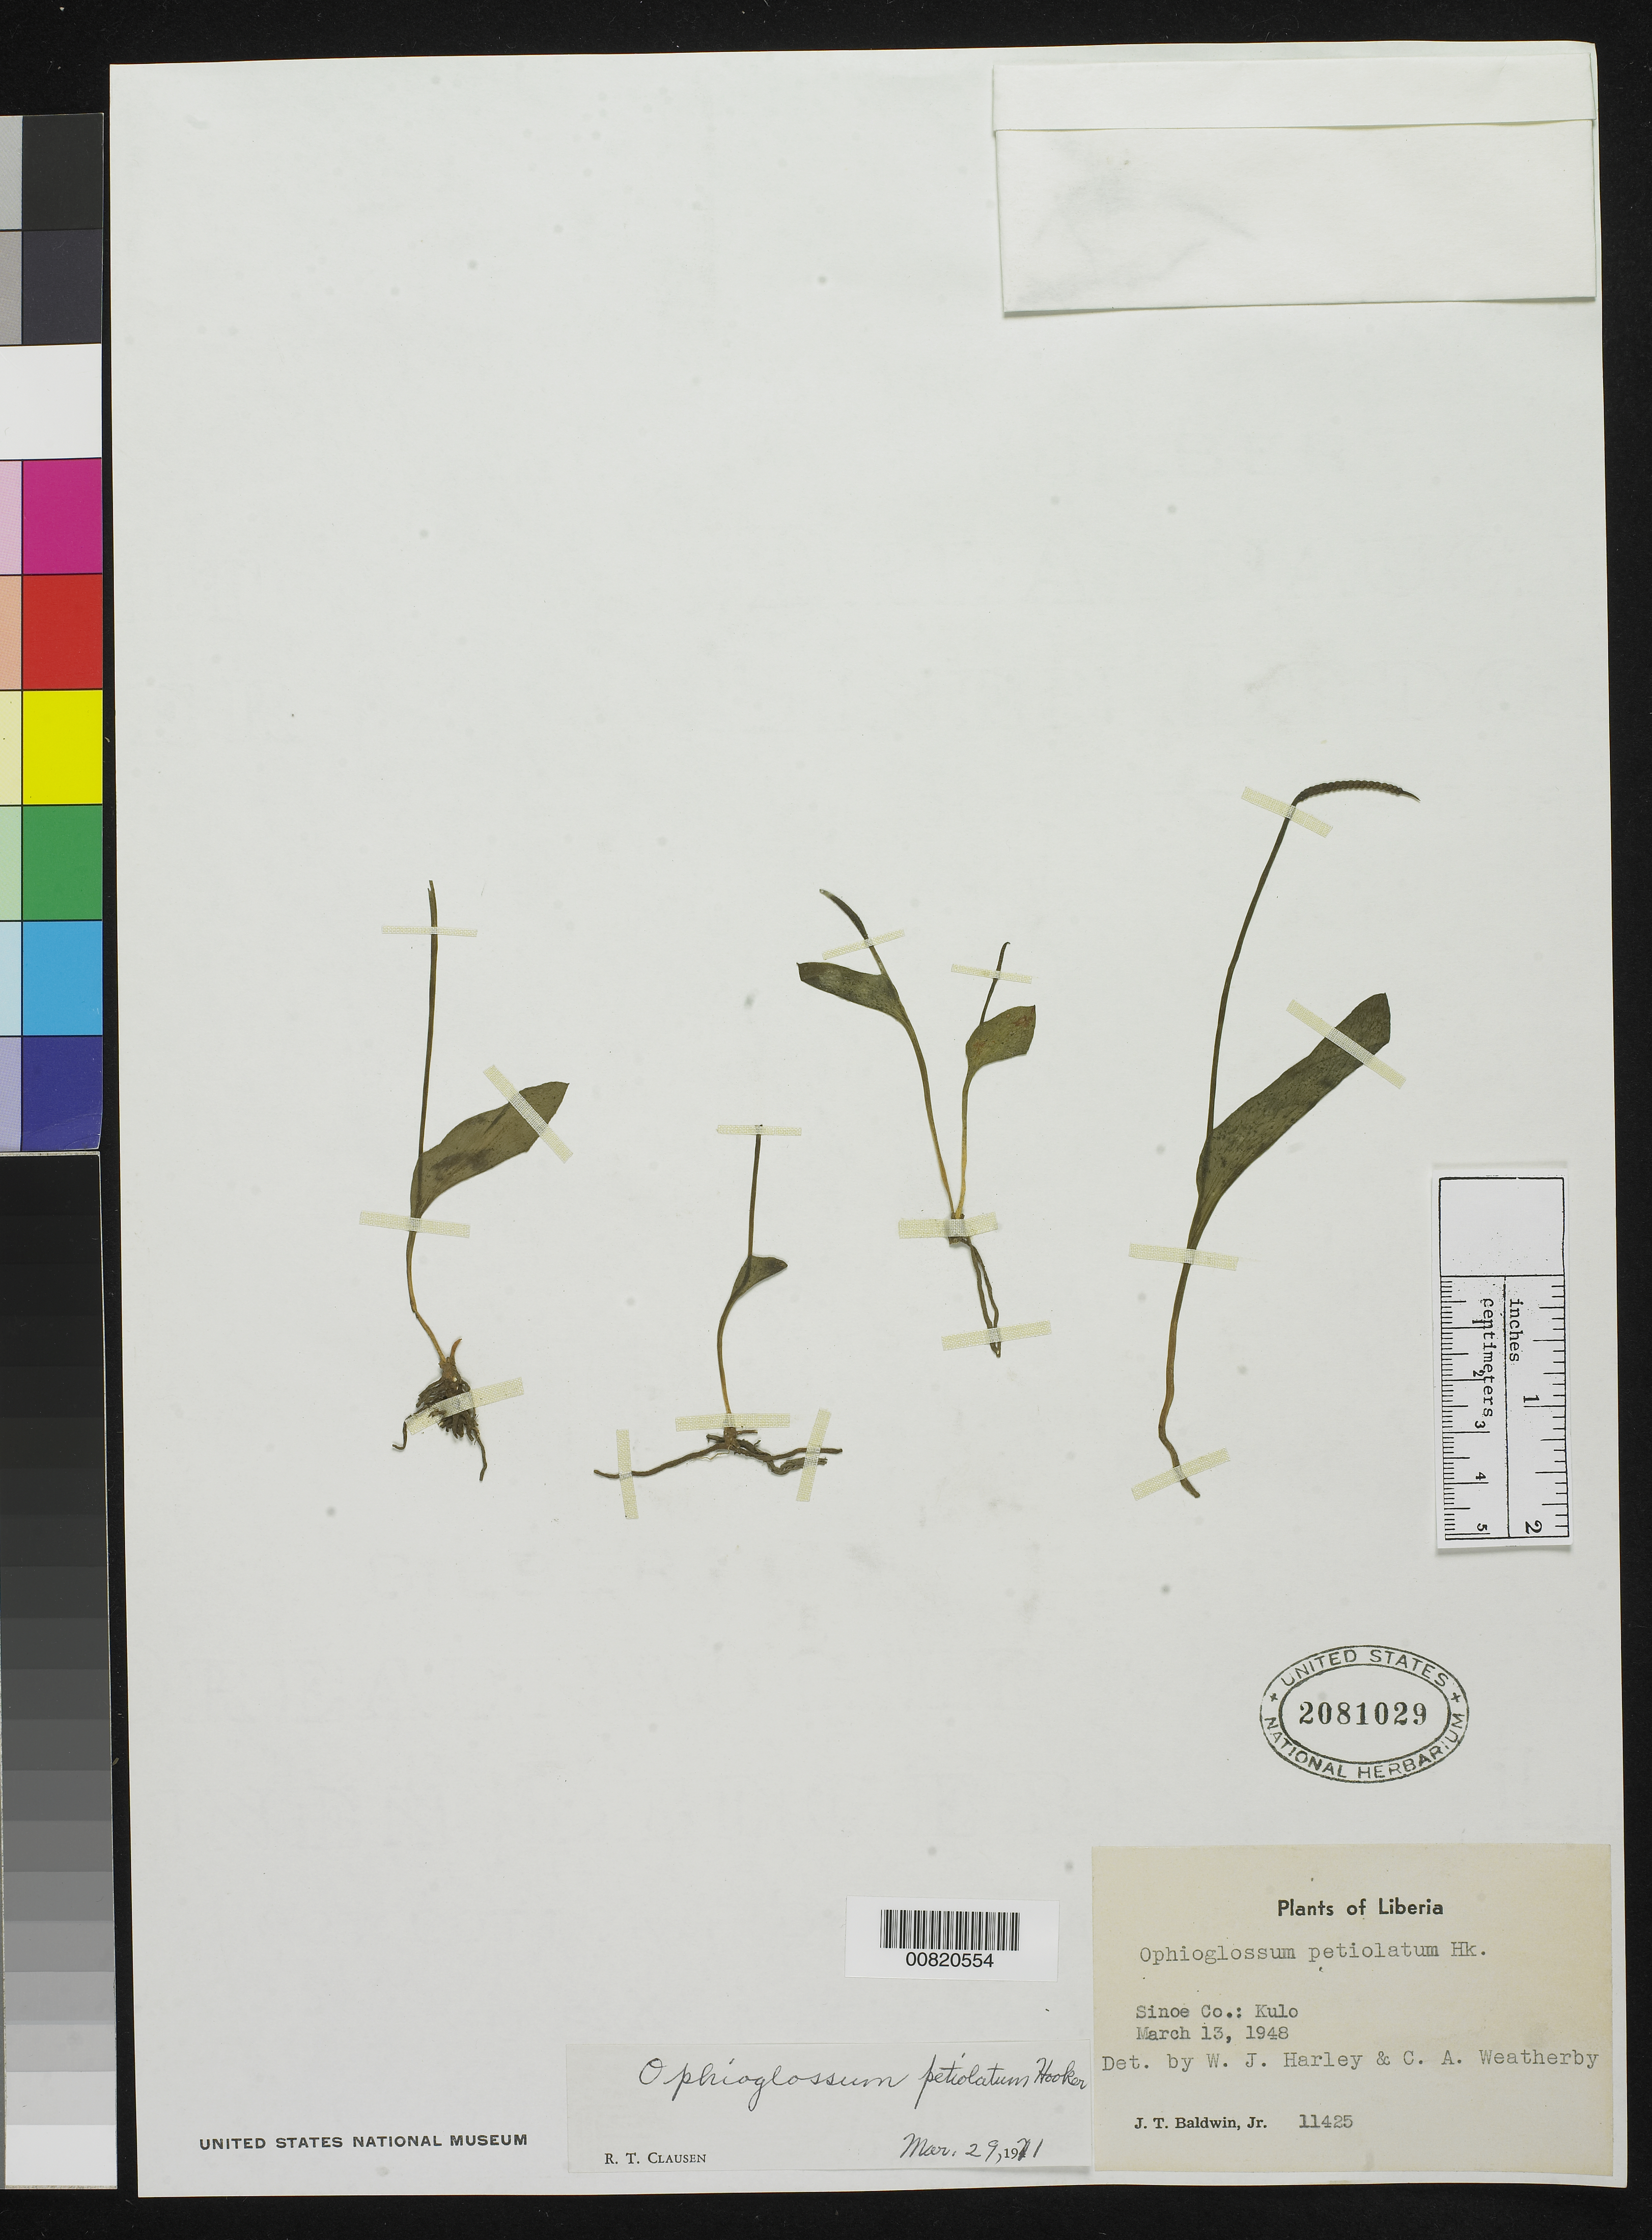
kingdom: Plantae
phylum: Tracheophyta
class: Polypodiopsida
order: Ophioglossales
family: Ophioglossaceae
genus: Ophioglossum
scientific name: Ophioglossum petiolatum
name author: Hook.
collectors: J. T. Baldwin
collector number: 11425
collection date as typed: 13 Mar 1948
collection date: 1948-03-13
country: Liberia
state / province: Sinoe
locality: Kulo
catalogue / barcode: US 2081029